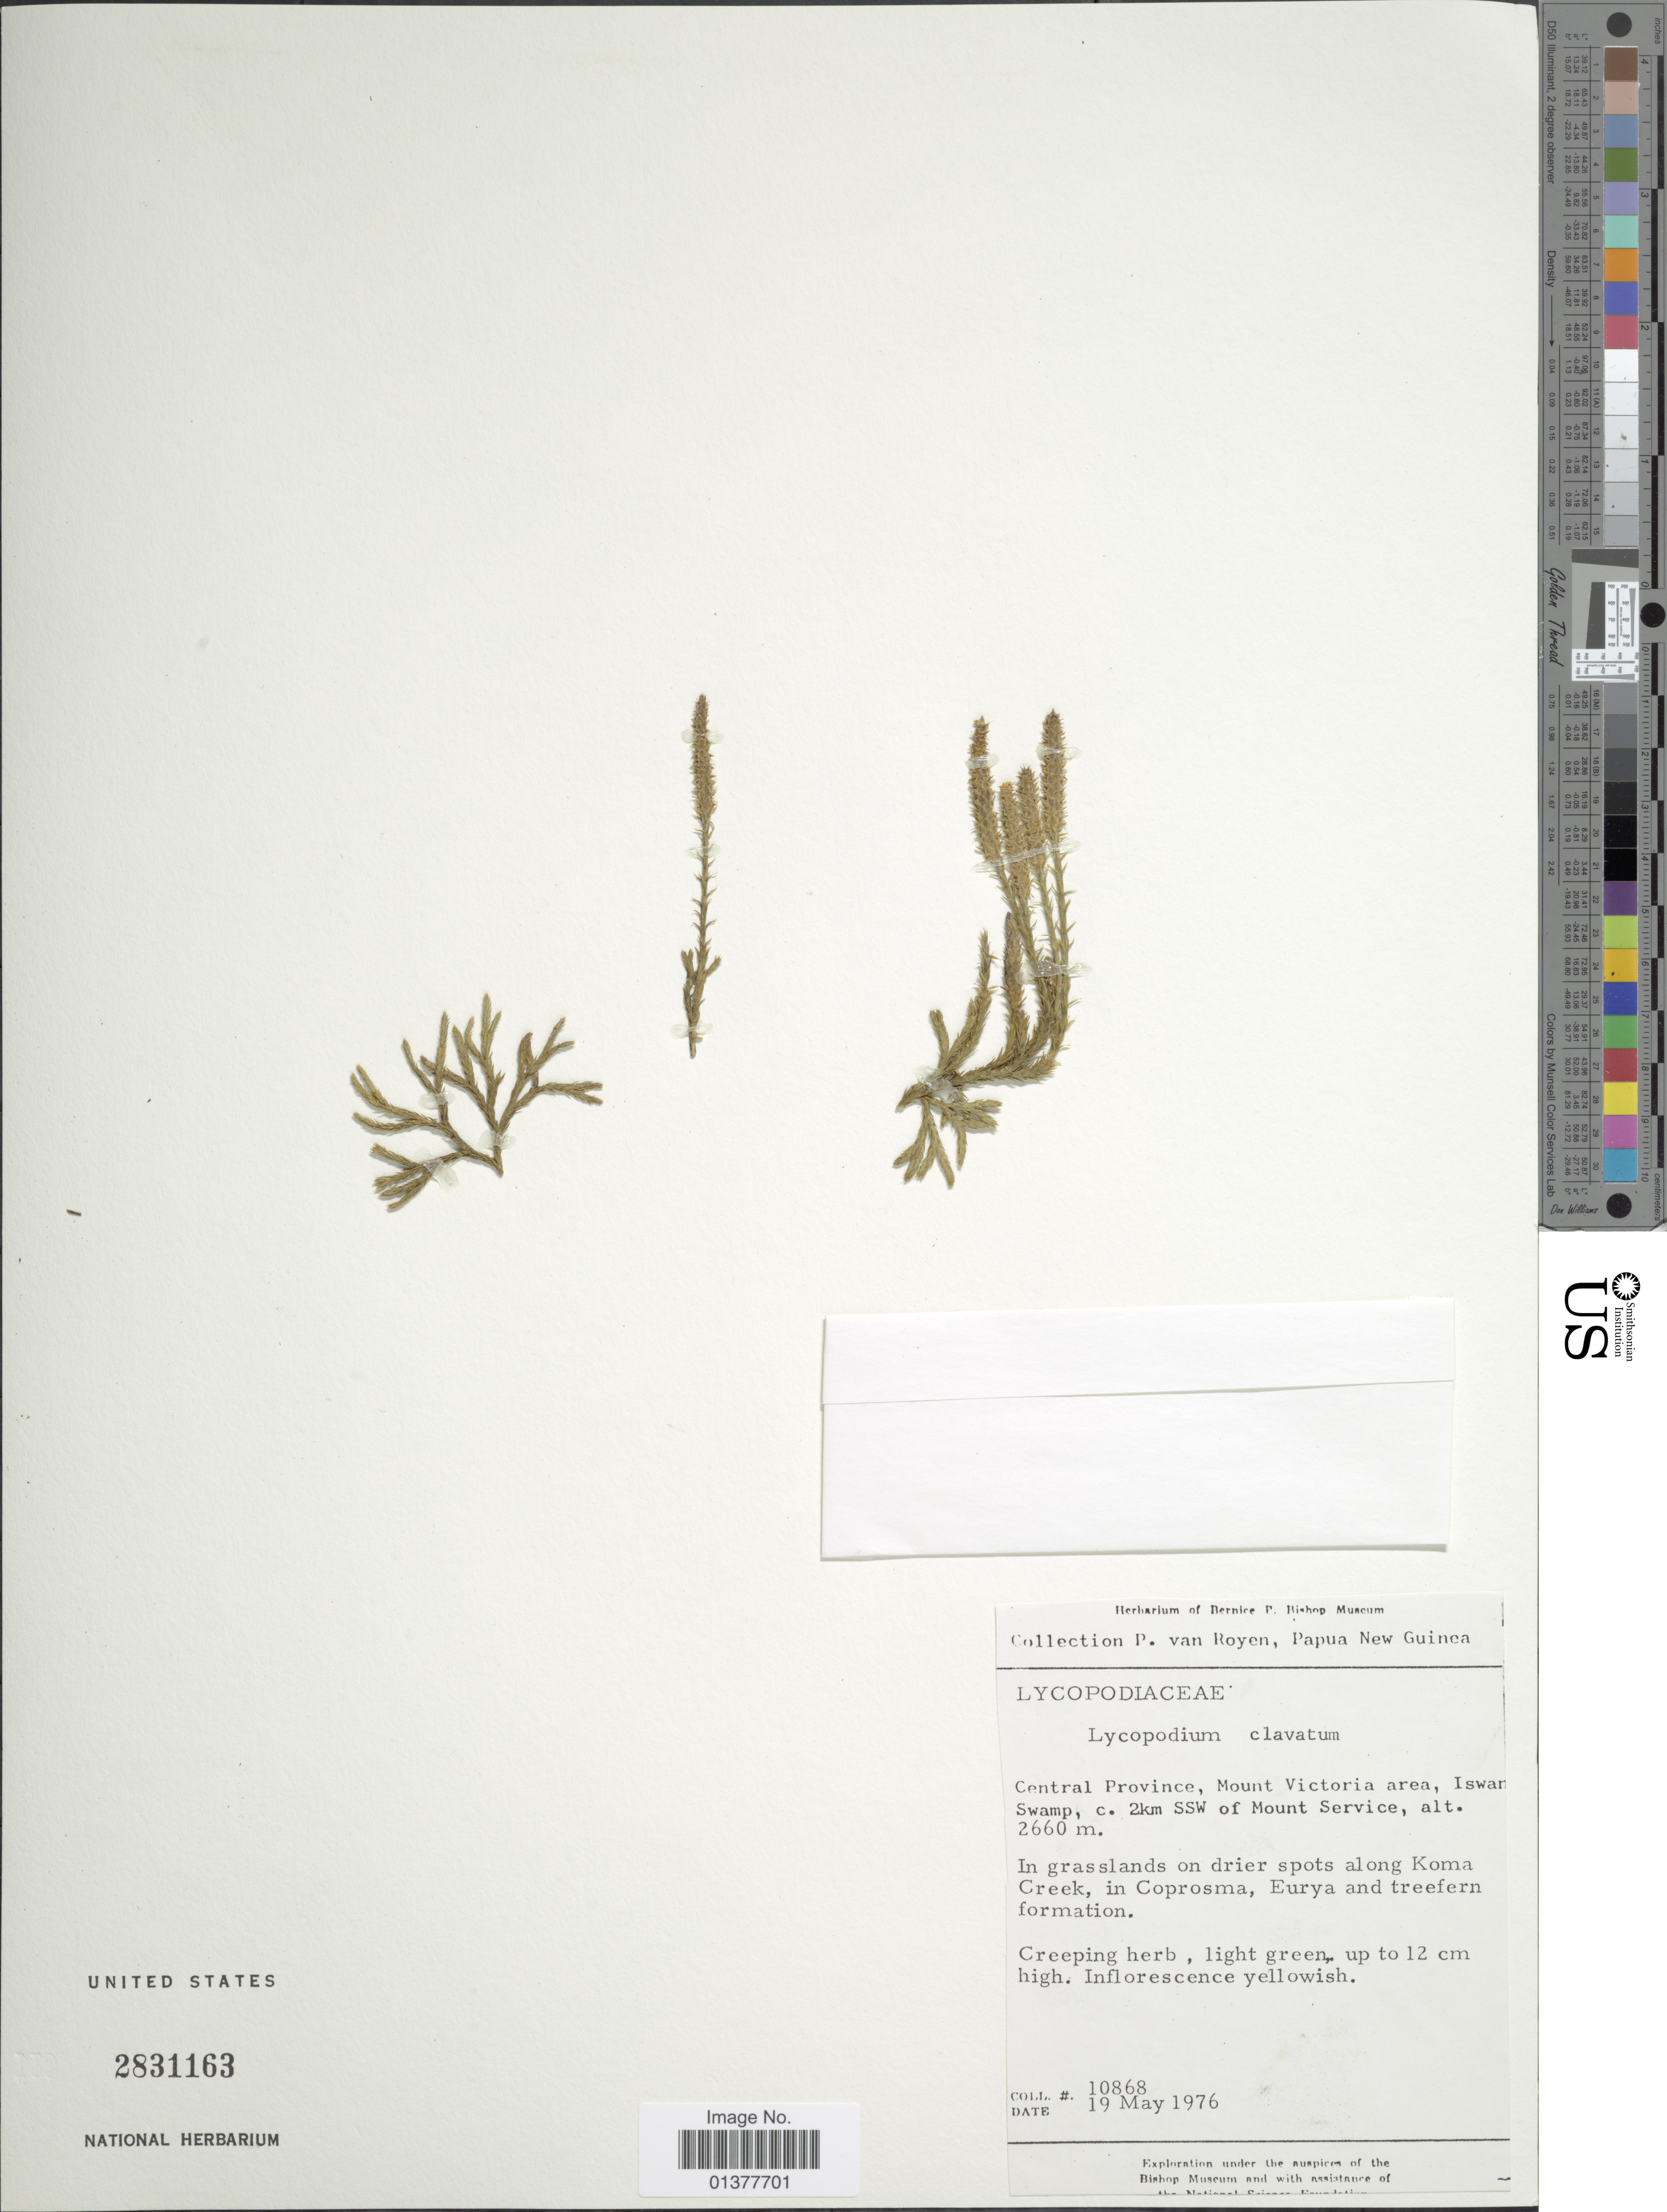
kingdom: Plantae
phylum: Tracheophyta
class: Lycopodiopsida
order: Lycopodiales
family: Lycopodiaceae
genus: Diphasium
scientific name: Diphasium scariosum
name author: (G. Forst.) Rothm.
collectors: P. van Royen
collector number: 10868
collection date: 1976-05-19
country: Papua New Guinea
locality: Central Province, Mount Victoria area, Iswar Swamp, 2km SSW of Mount Service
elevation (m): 2660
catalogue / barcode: US 2831163